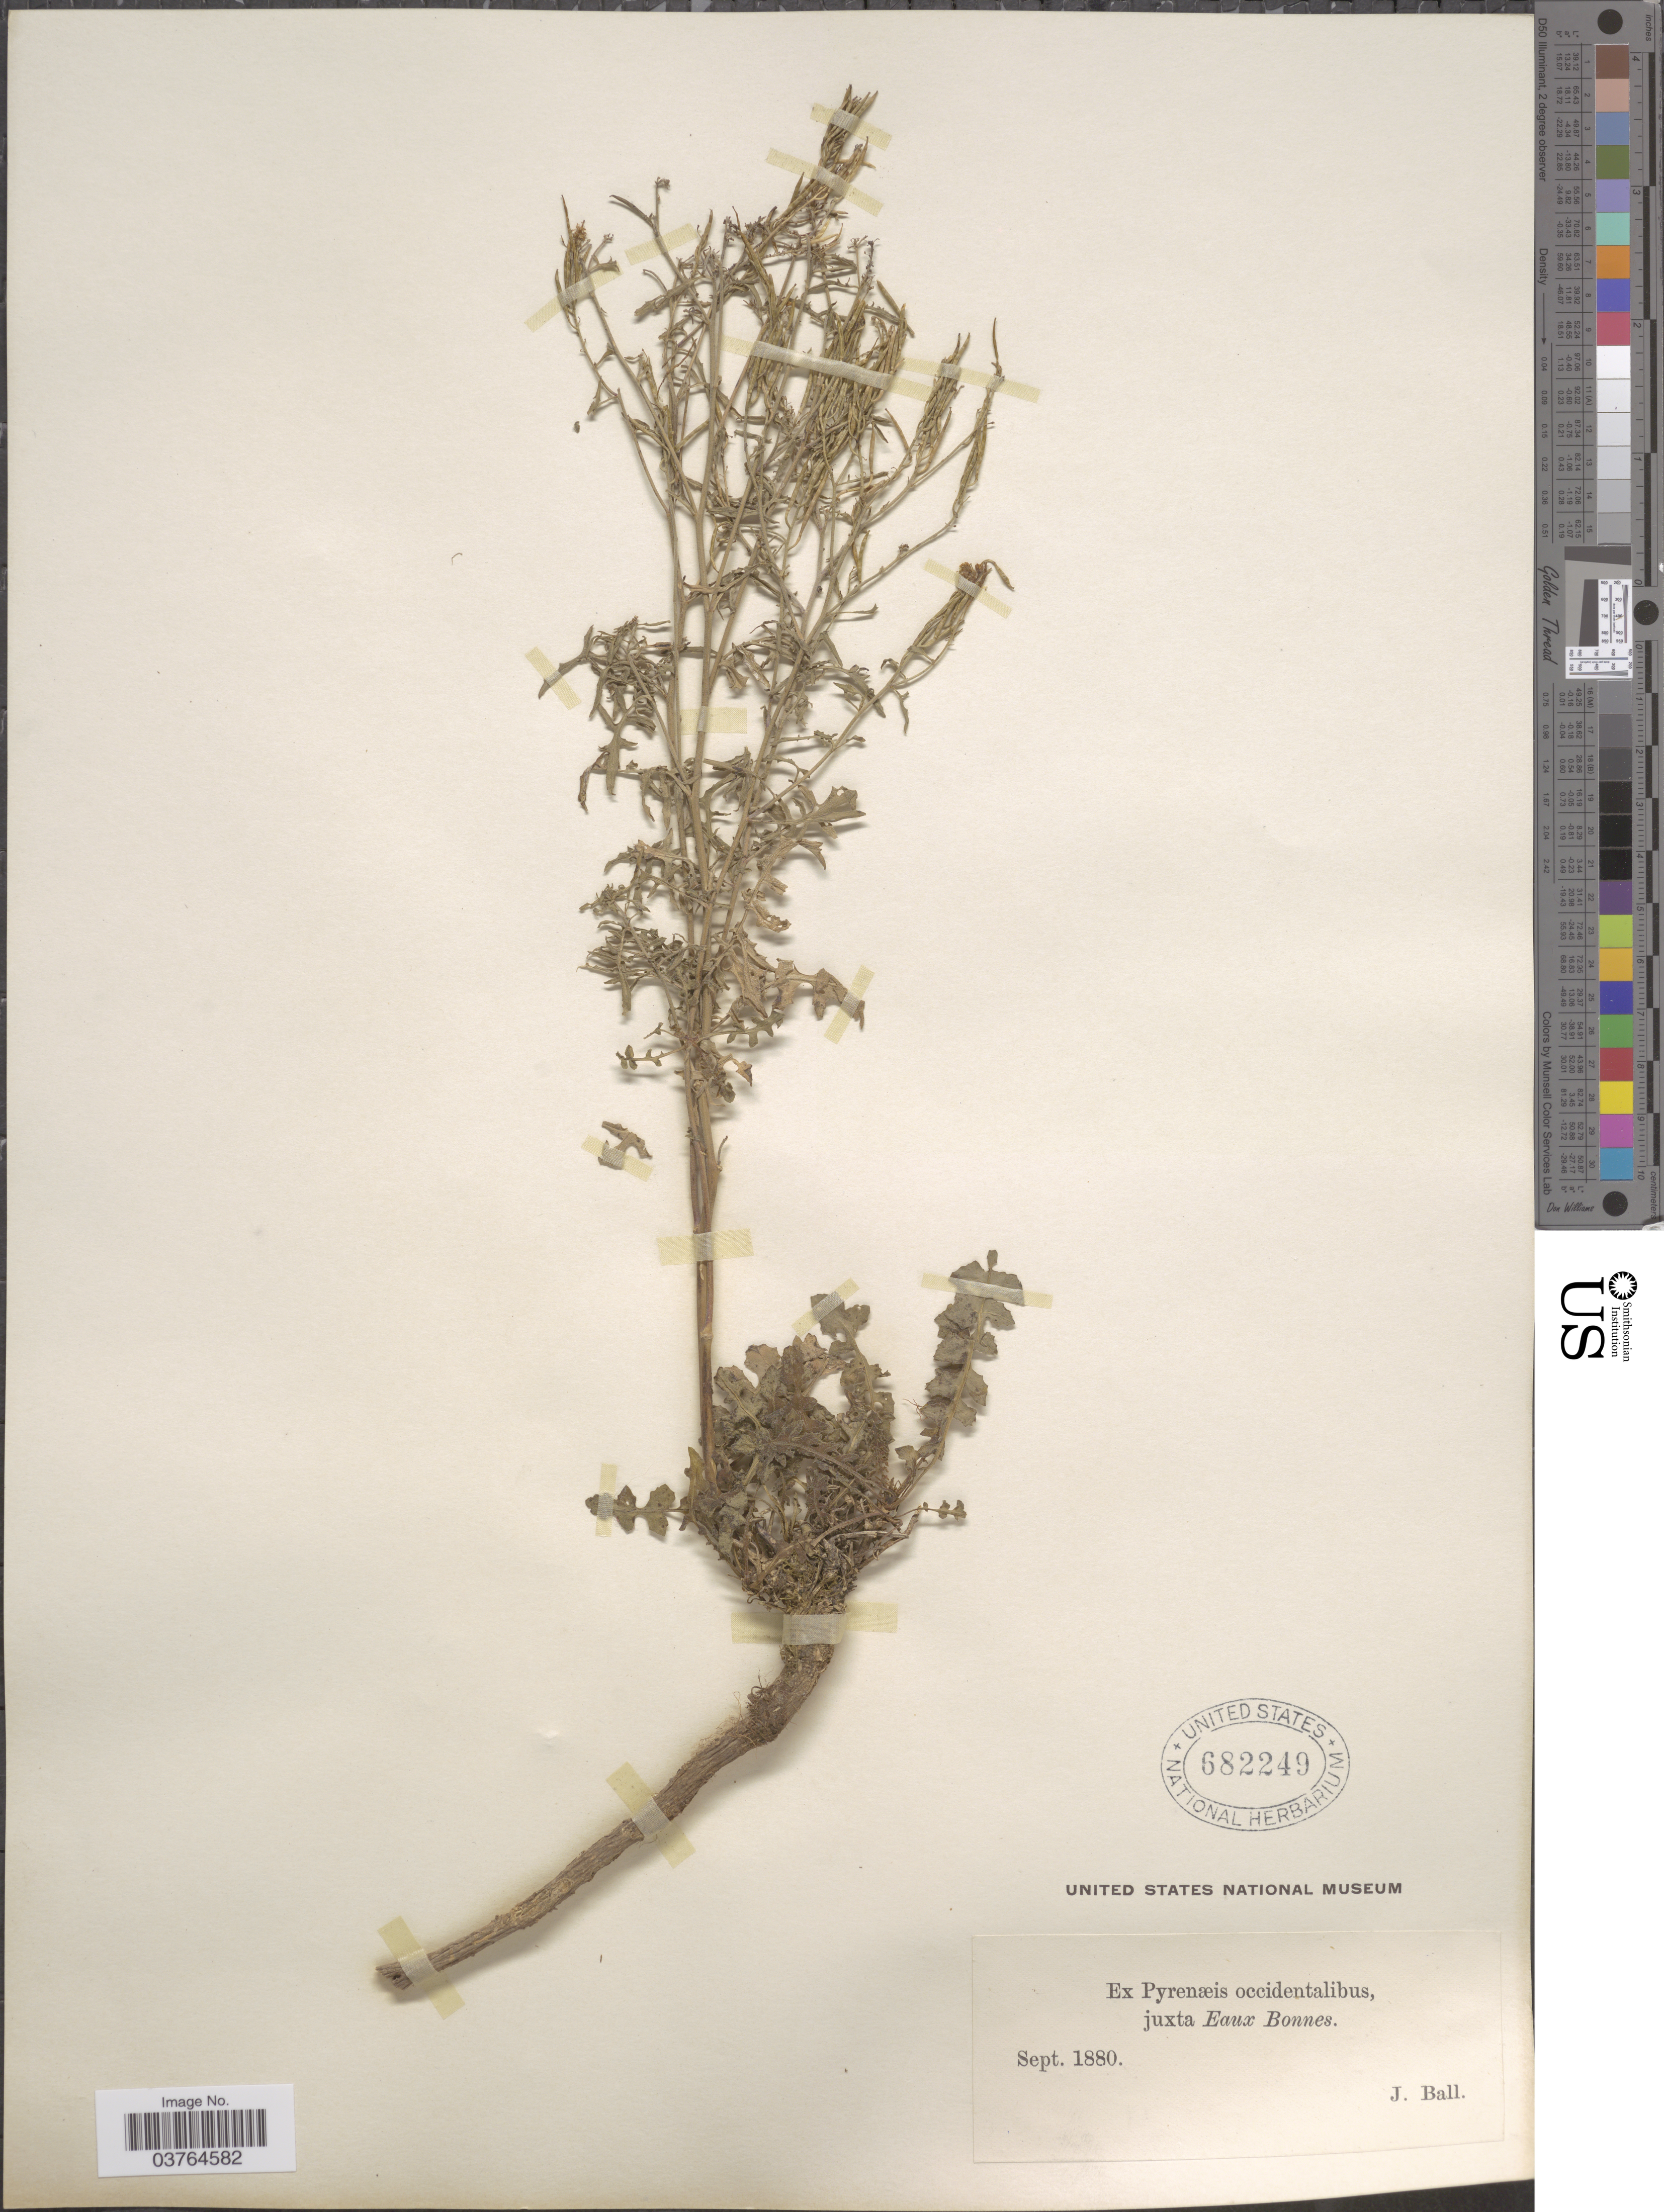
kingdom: Plantae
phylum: Tracheophyta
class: Magnoliopsida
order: Brassicales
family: Brassicaceae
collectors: J. Ball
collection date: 1880-09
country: France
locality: Ex Pyrenæis occidentalibus, juxta Eaux Bonnes.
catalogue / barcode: US 682249